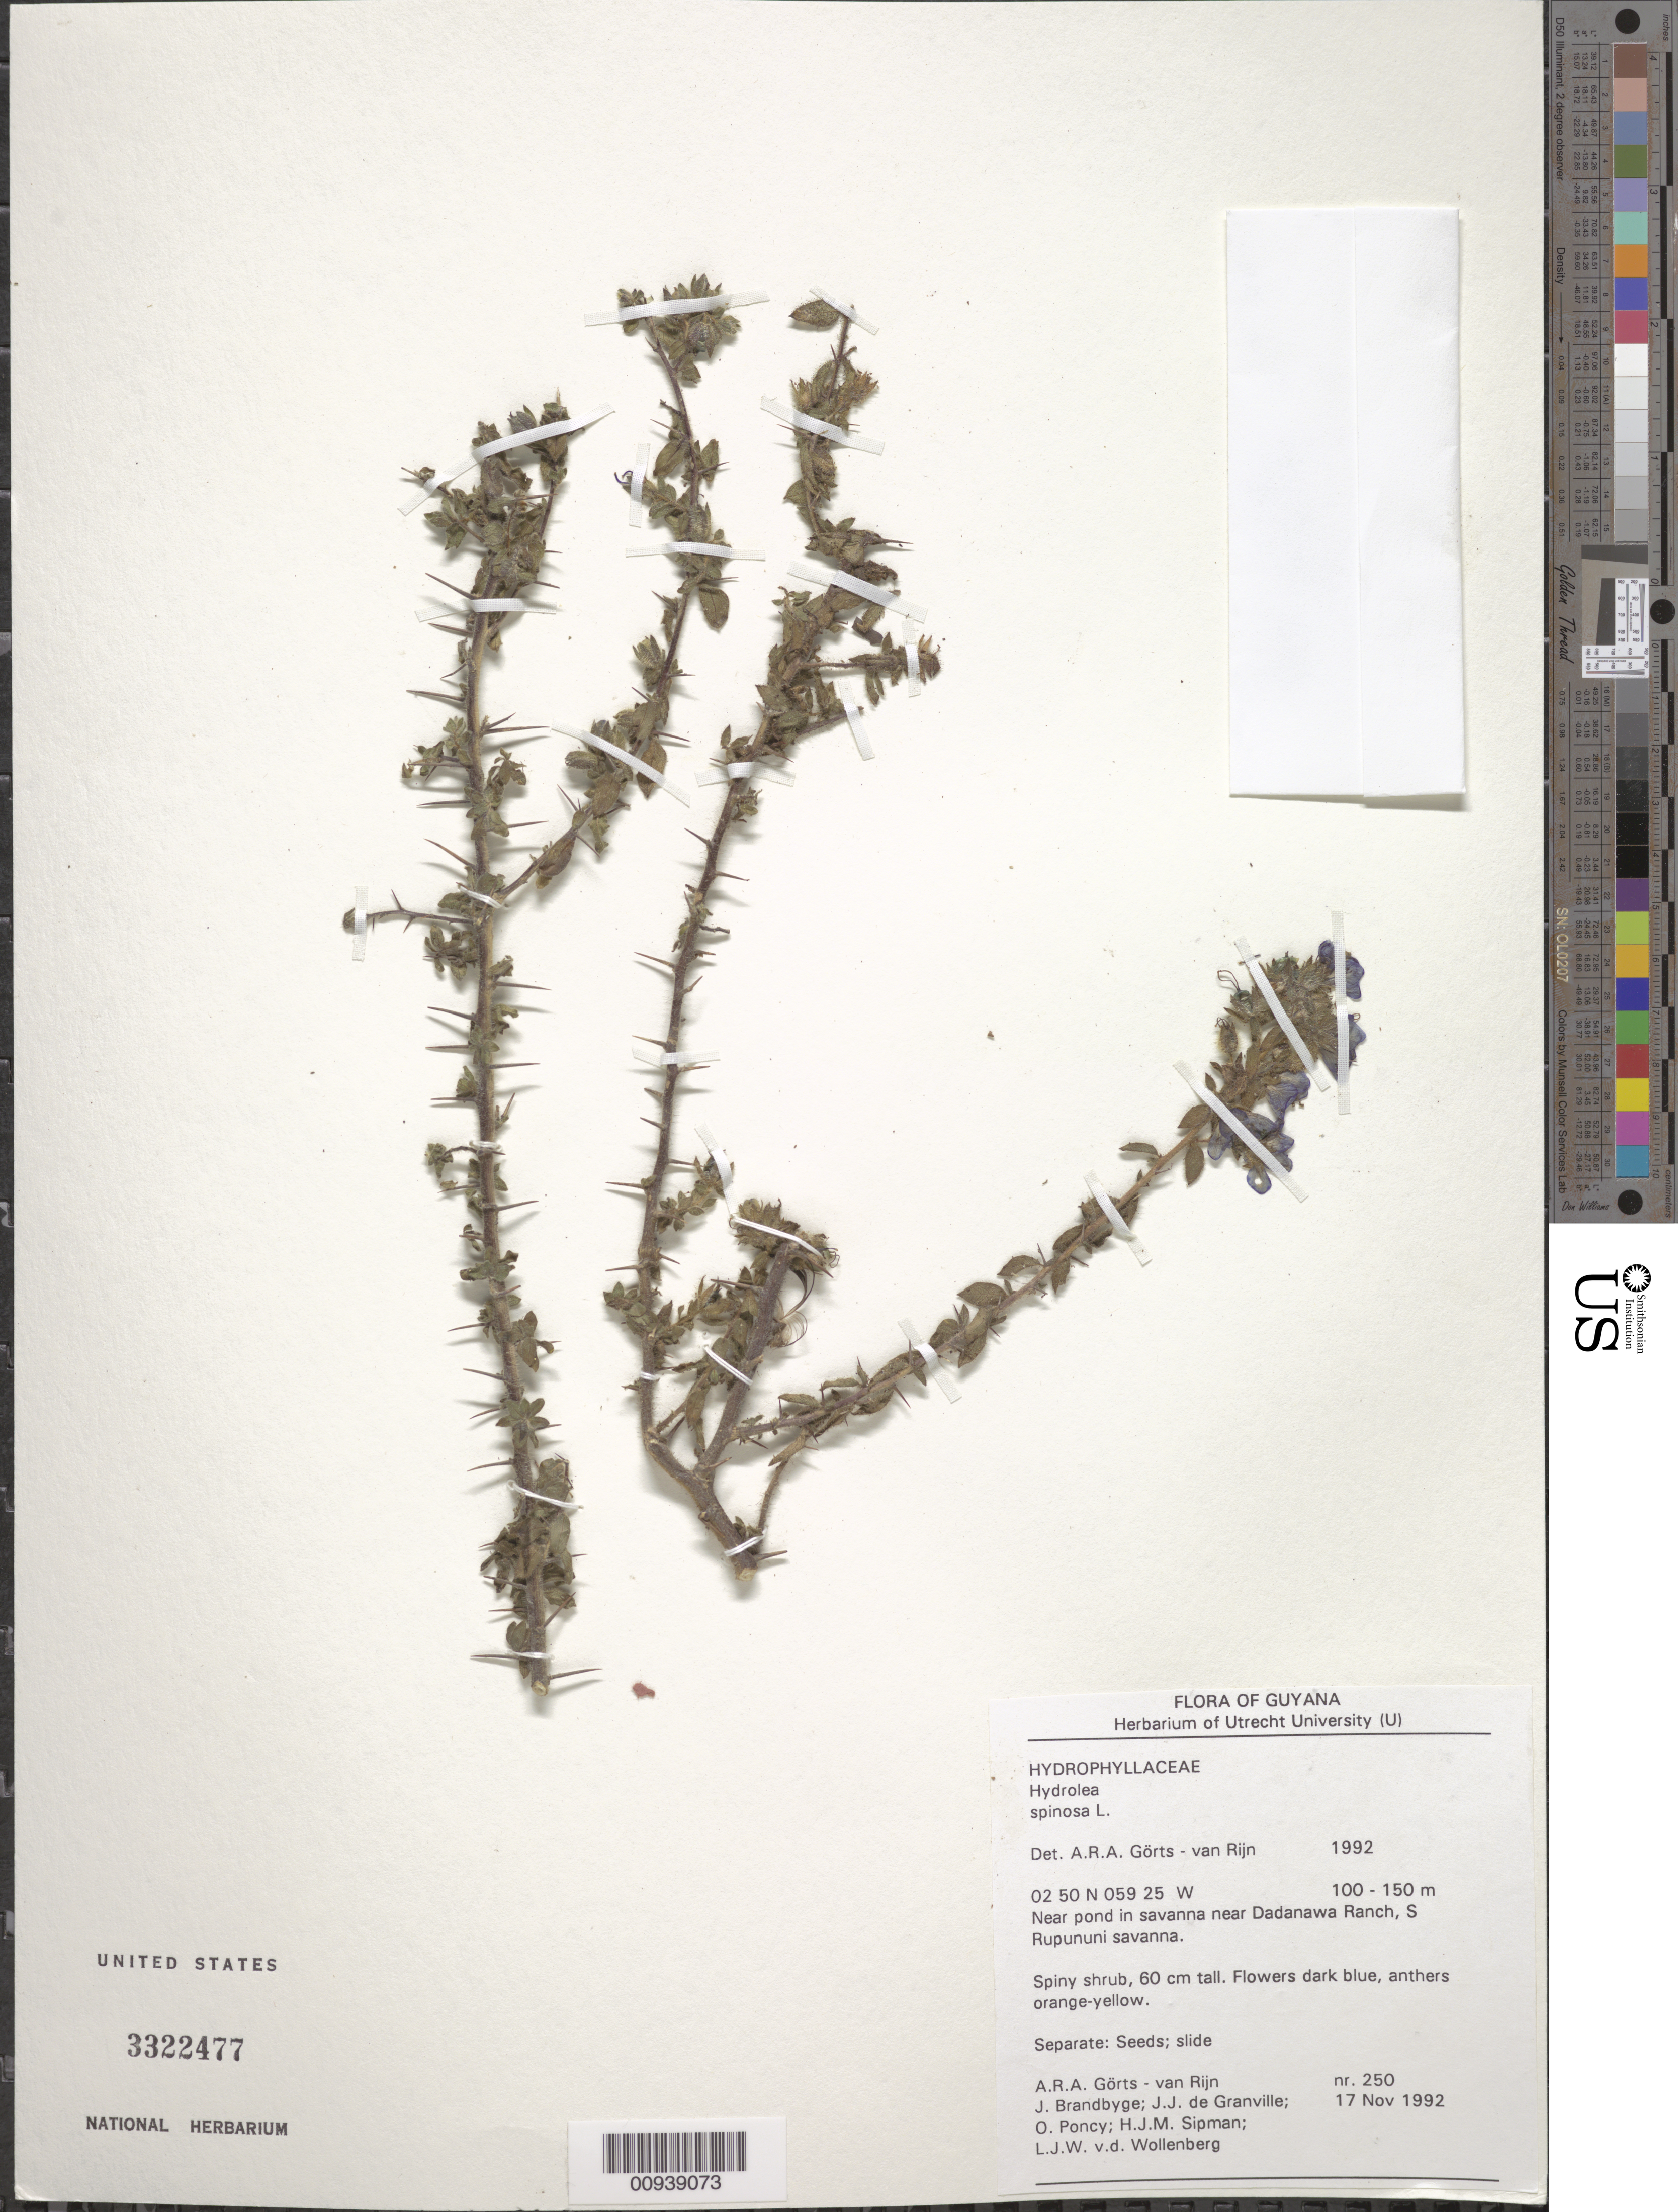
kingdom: Plantae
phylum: Tracheophyta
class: Magnoliopsida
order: Solanales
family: Hydroleaceae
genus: Hydrolea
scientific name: Hydrolea spinosa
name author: L.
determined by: Görts-van Rijn, A. R. A.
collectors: A. .R. A. Görts-van Rijn, J. Brandbyge, J.-J. de Granville, O. Poncy, H. J. M. Sipman & L. van der Wollenberg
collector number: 250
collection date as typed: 17-Nov-92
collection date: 1992-11-17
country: Guyana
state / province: U. Takutu-U. Essequibo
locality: Dadanawa Ranch, vic. Mt. Tawatawun, S. Rupununi Savanna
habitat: Near pond in savanna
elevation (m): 100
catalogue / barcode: US 3322477